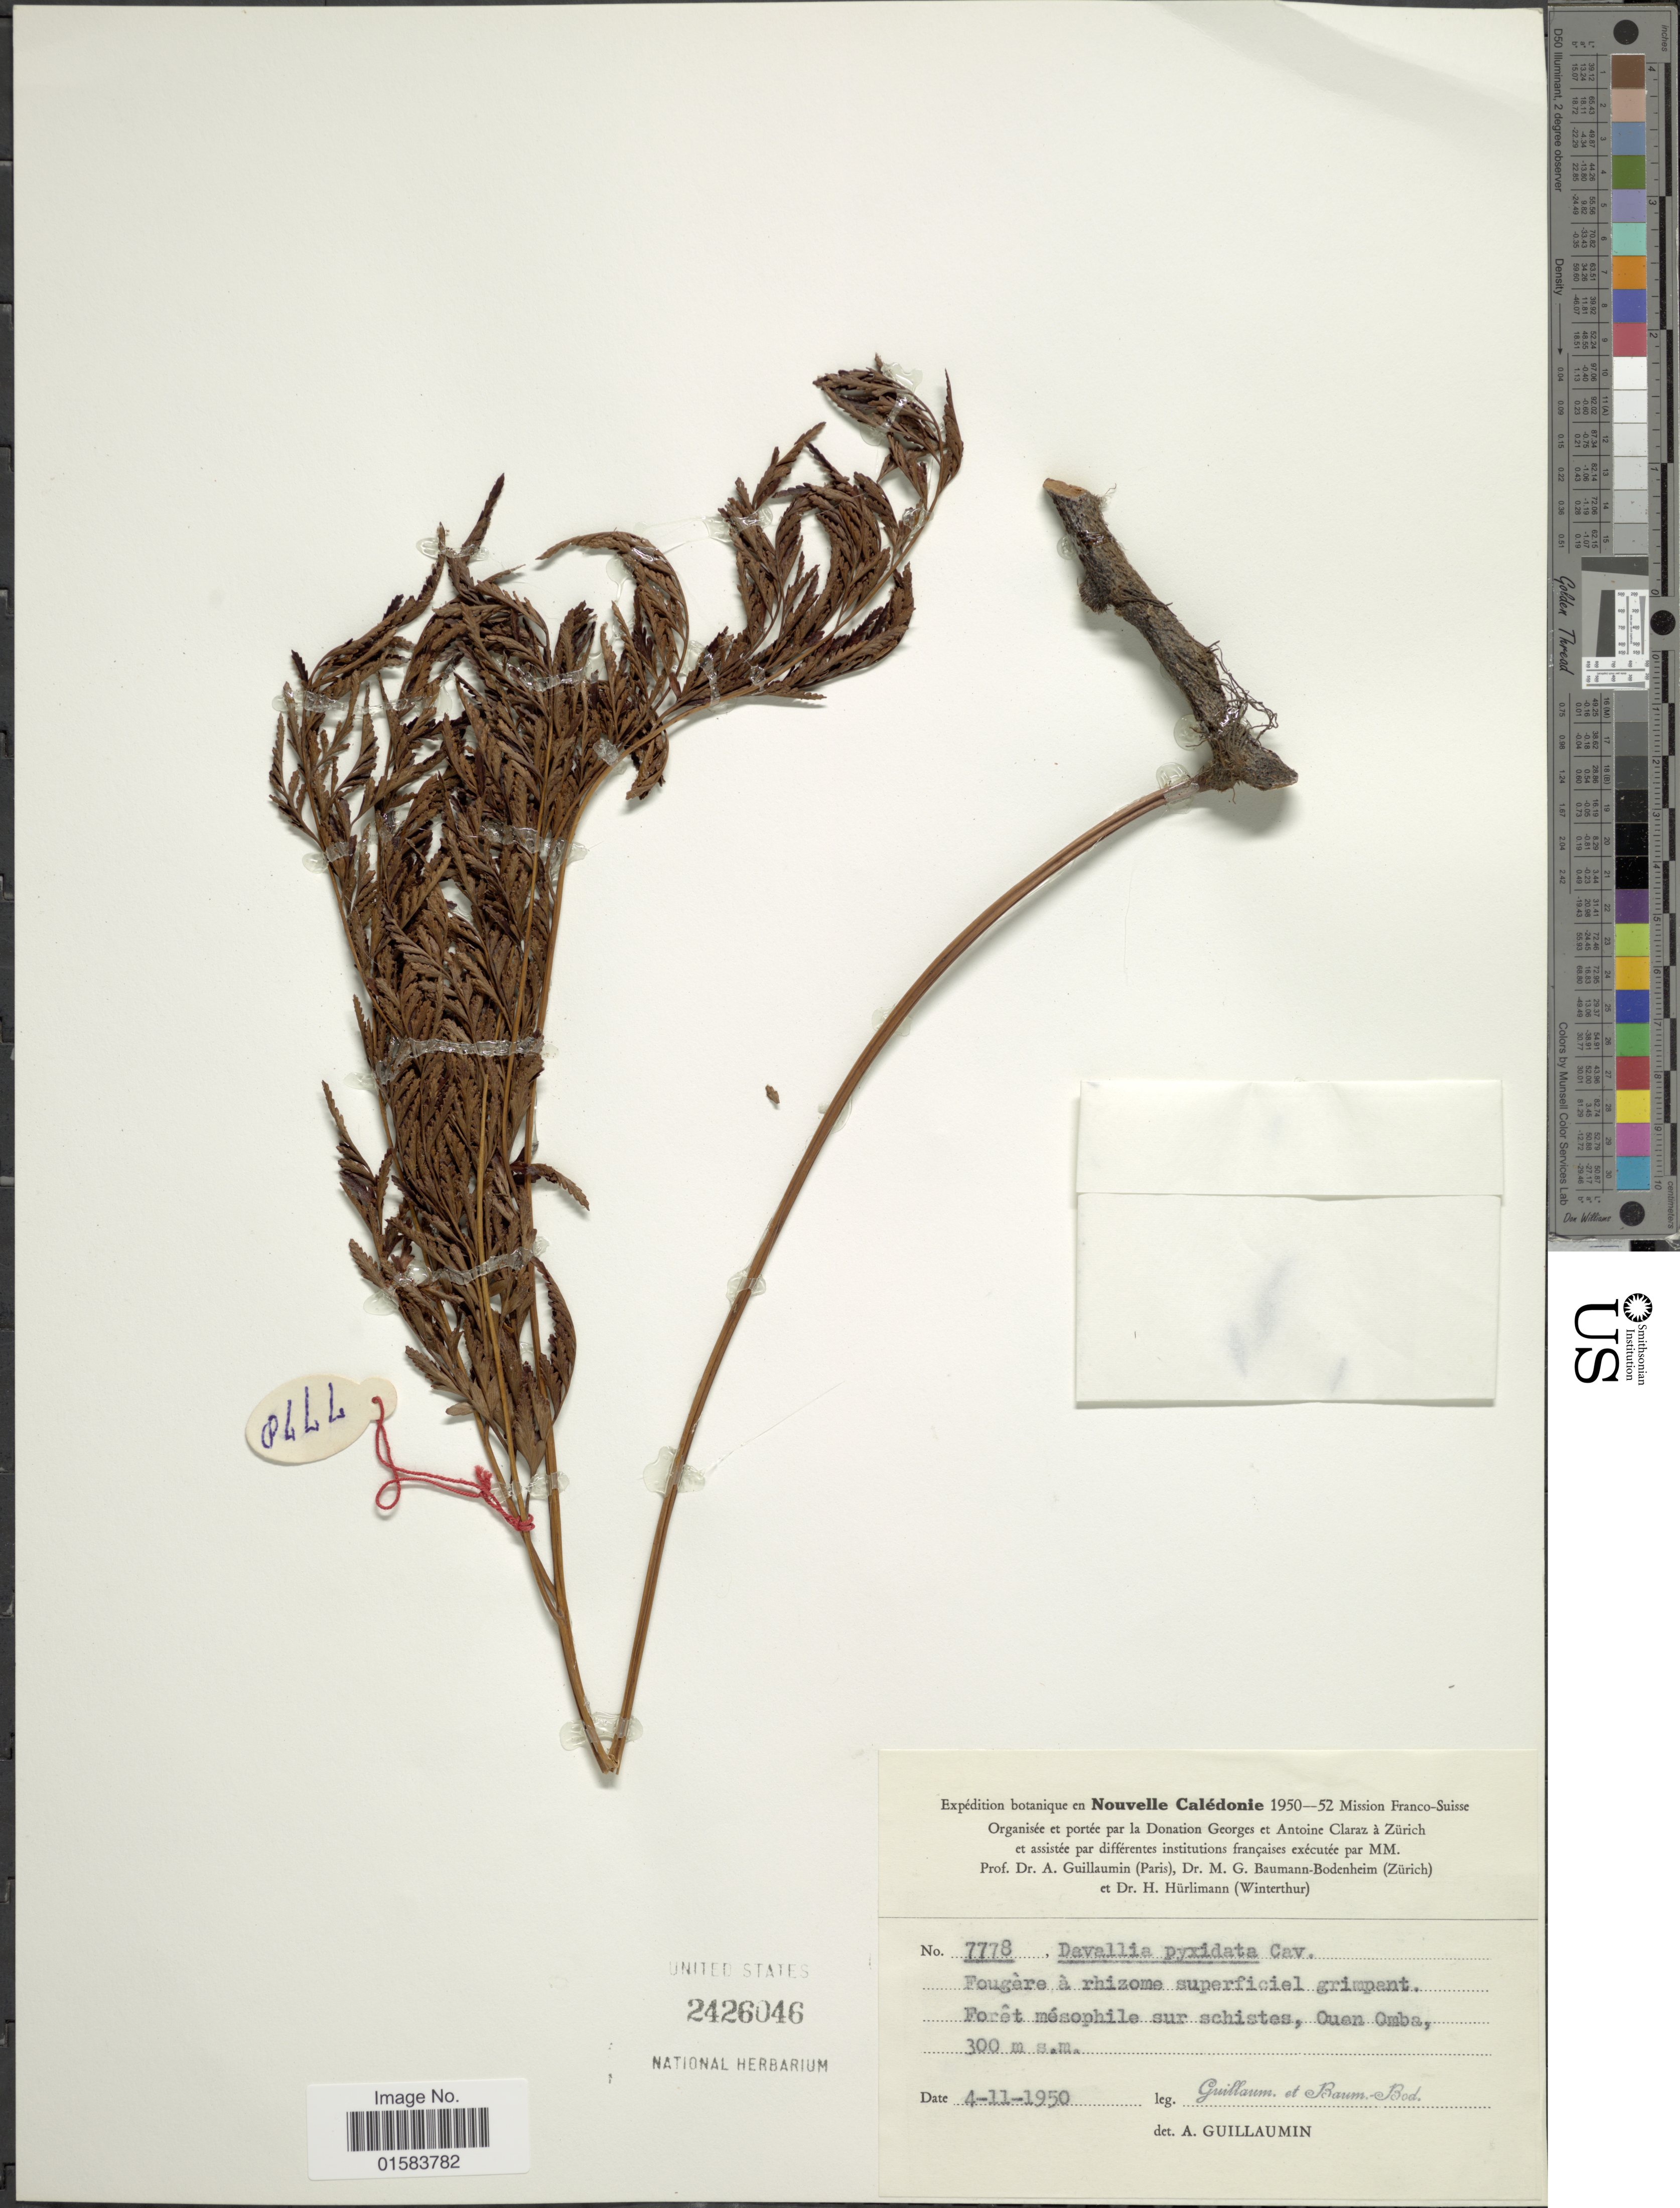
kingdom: Plantae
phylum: Tracheophyta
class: Polypodiopsida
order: Polypodiales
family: Davalliaceae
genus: Davallia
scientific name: Davallia solida var. pyxidata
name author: (Cav.) Noot.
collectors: A. Guillaumin & M. G. Baumann-Bodenheim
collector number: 7778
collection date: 1950-11-04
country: New Caledonia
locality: Fougere a rhizome superficiel grimpant, Foret mesophile sur schistes, Ouen Omba [interpreted]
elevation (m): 300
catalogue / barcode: US 2426046